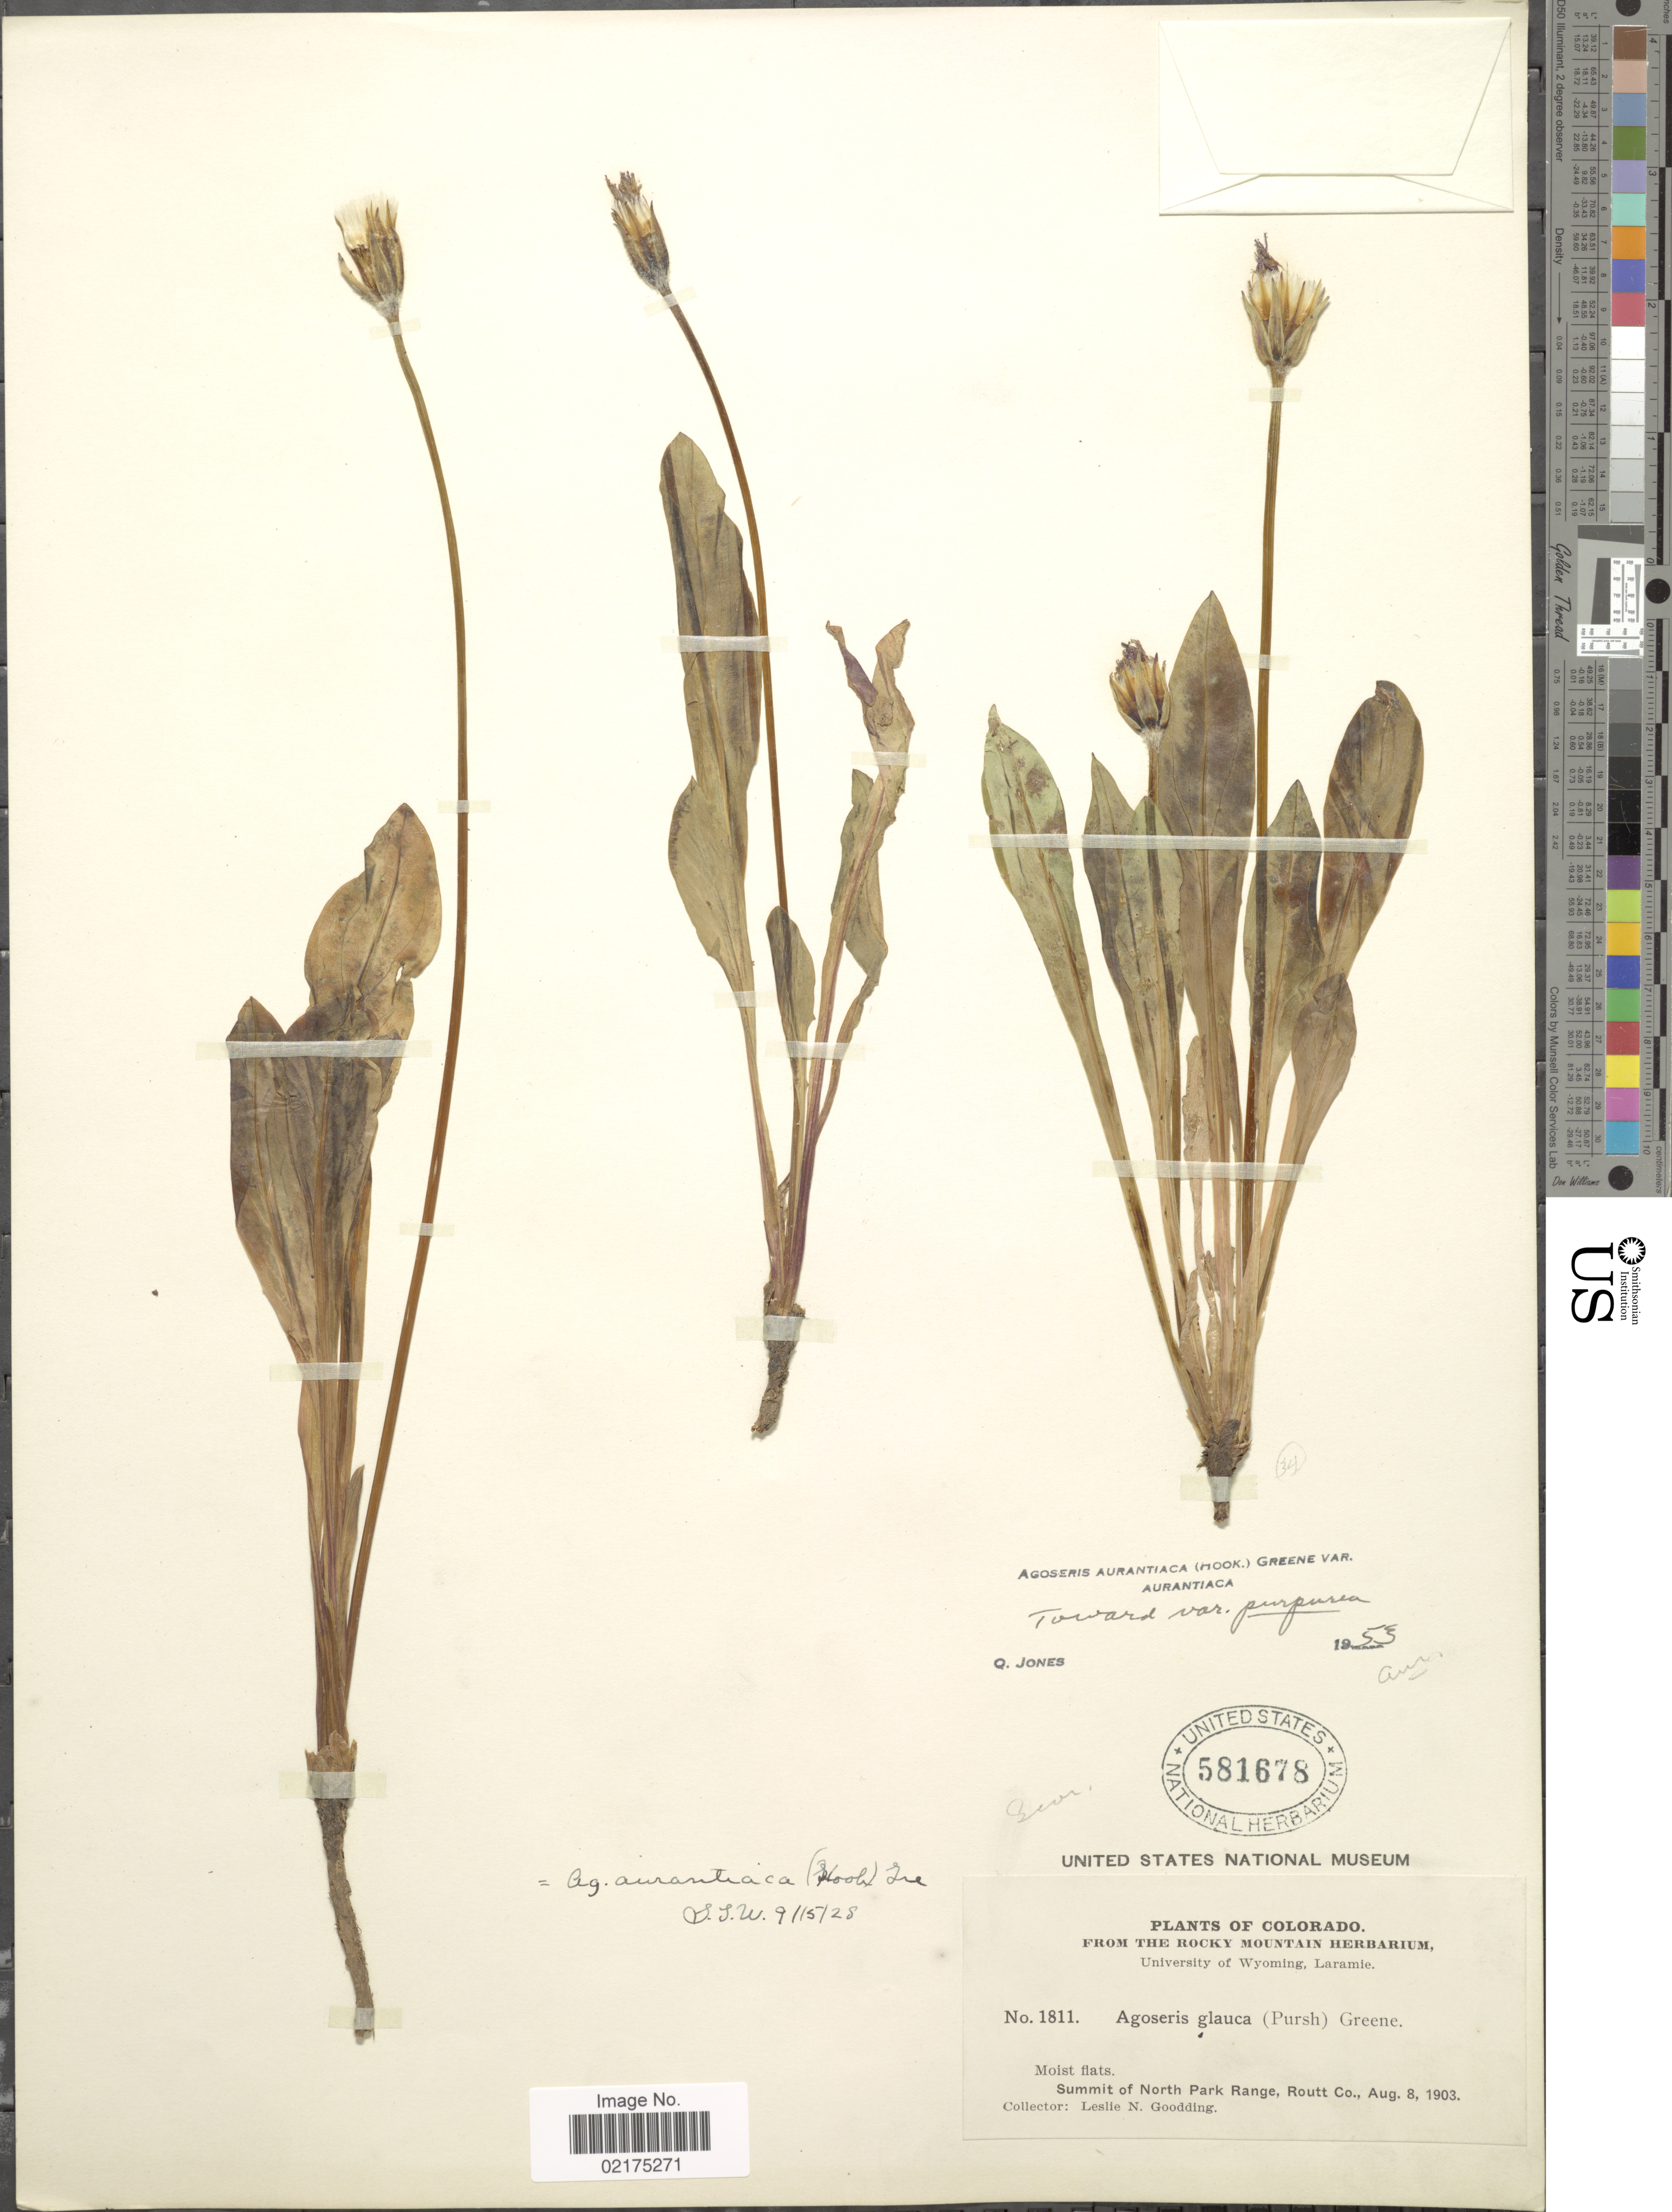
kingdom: Plantae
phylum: Tracheophyta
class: Magnoliopsida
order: Asterales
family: Asteraceae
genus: Agoseris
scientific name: Agoseris aurantiaca var. aurantiaca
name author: (Hook.) Greene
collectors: L. N. Goodding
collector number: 1811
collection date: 1903-08-08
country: United States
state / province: Colorado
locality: Summit of North Park Range, Routt Co.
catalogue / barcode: US 581678